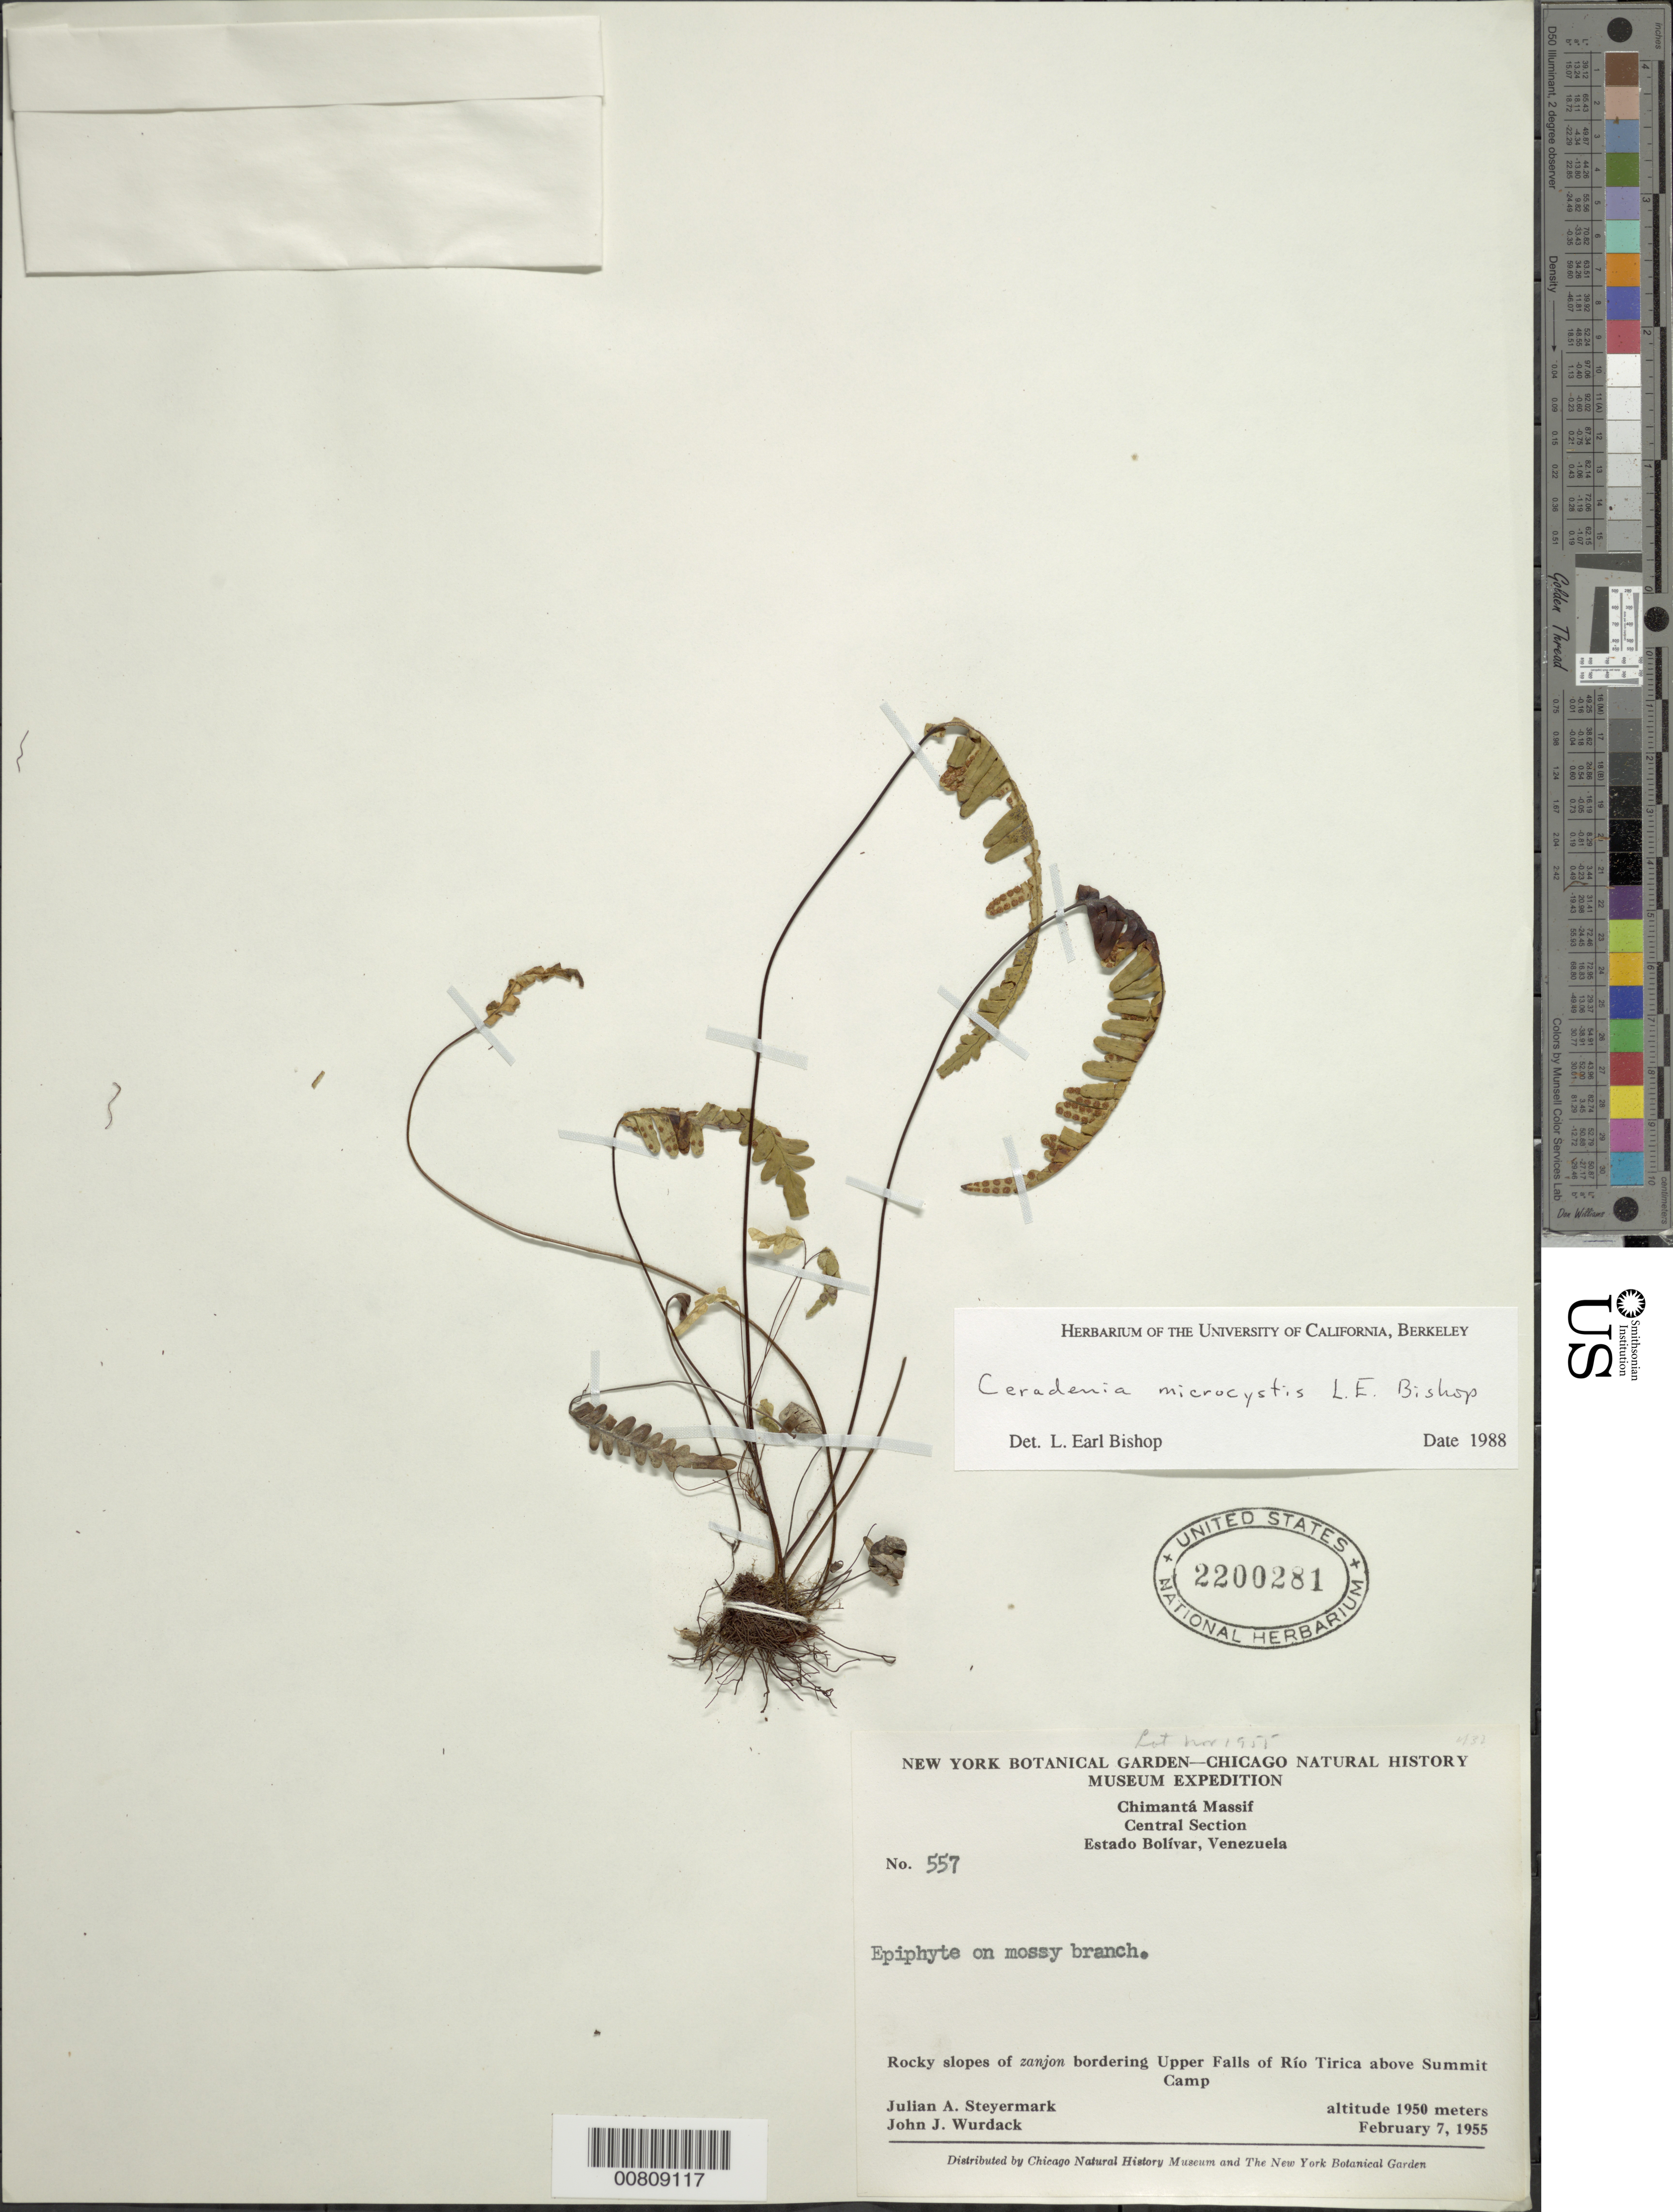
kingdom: Plantae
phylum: Tracheophyta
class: Polypodiopsida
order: Polypodiales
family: Polypodiaceae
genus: Ceradenia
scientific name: Ceradenia microcystis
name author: L.E. Bishop & A.R. Sm.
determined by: Bishop, L. E.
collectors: J. Steyermark & J. J. Wurdack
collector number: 55 557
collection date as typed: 7-Feb-55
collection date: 1955-02-07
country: Venezuela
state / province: Bolívar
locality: Chimantá Massif, Upper Falls of Río Tirica above Summit Camp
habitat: Rocky slopes of zanjon; on mossy branch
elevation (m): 1950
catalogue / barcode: US 2200281